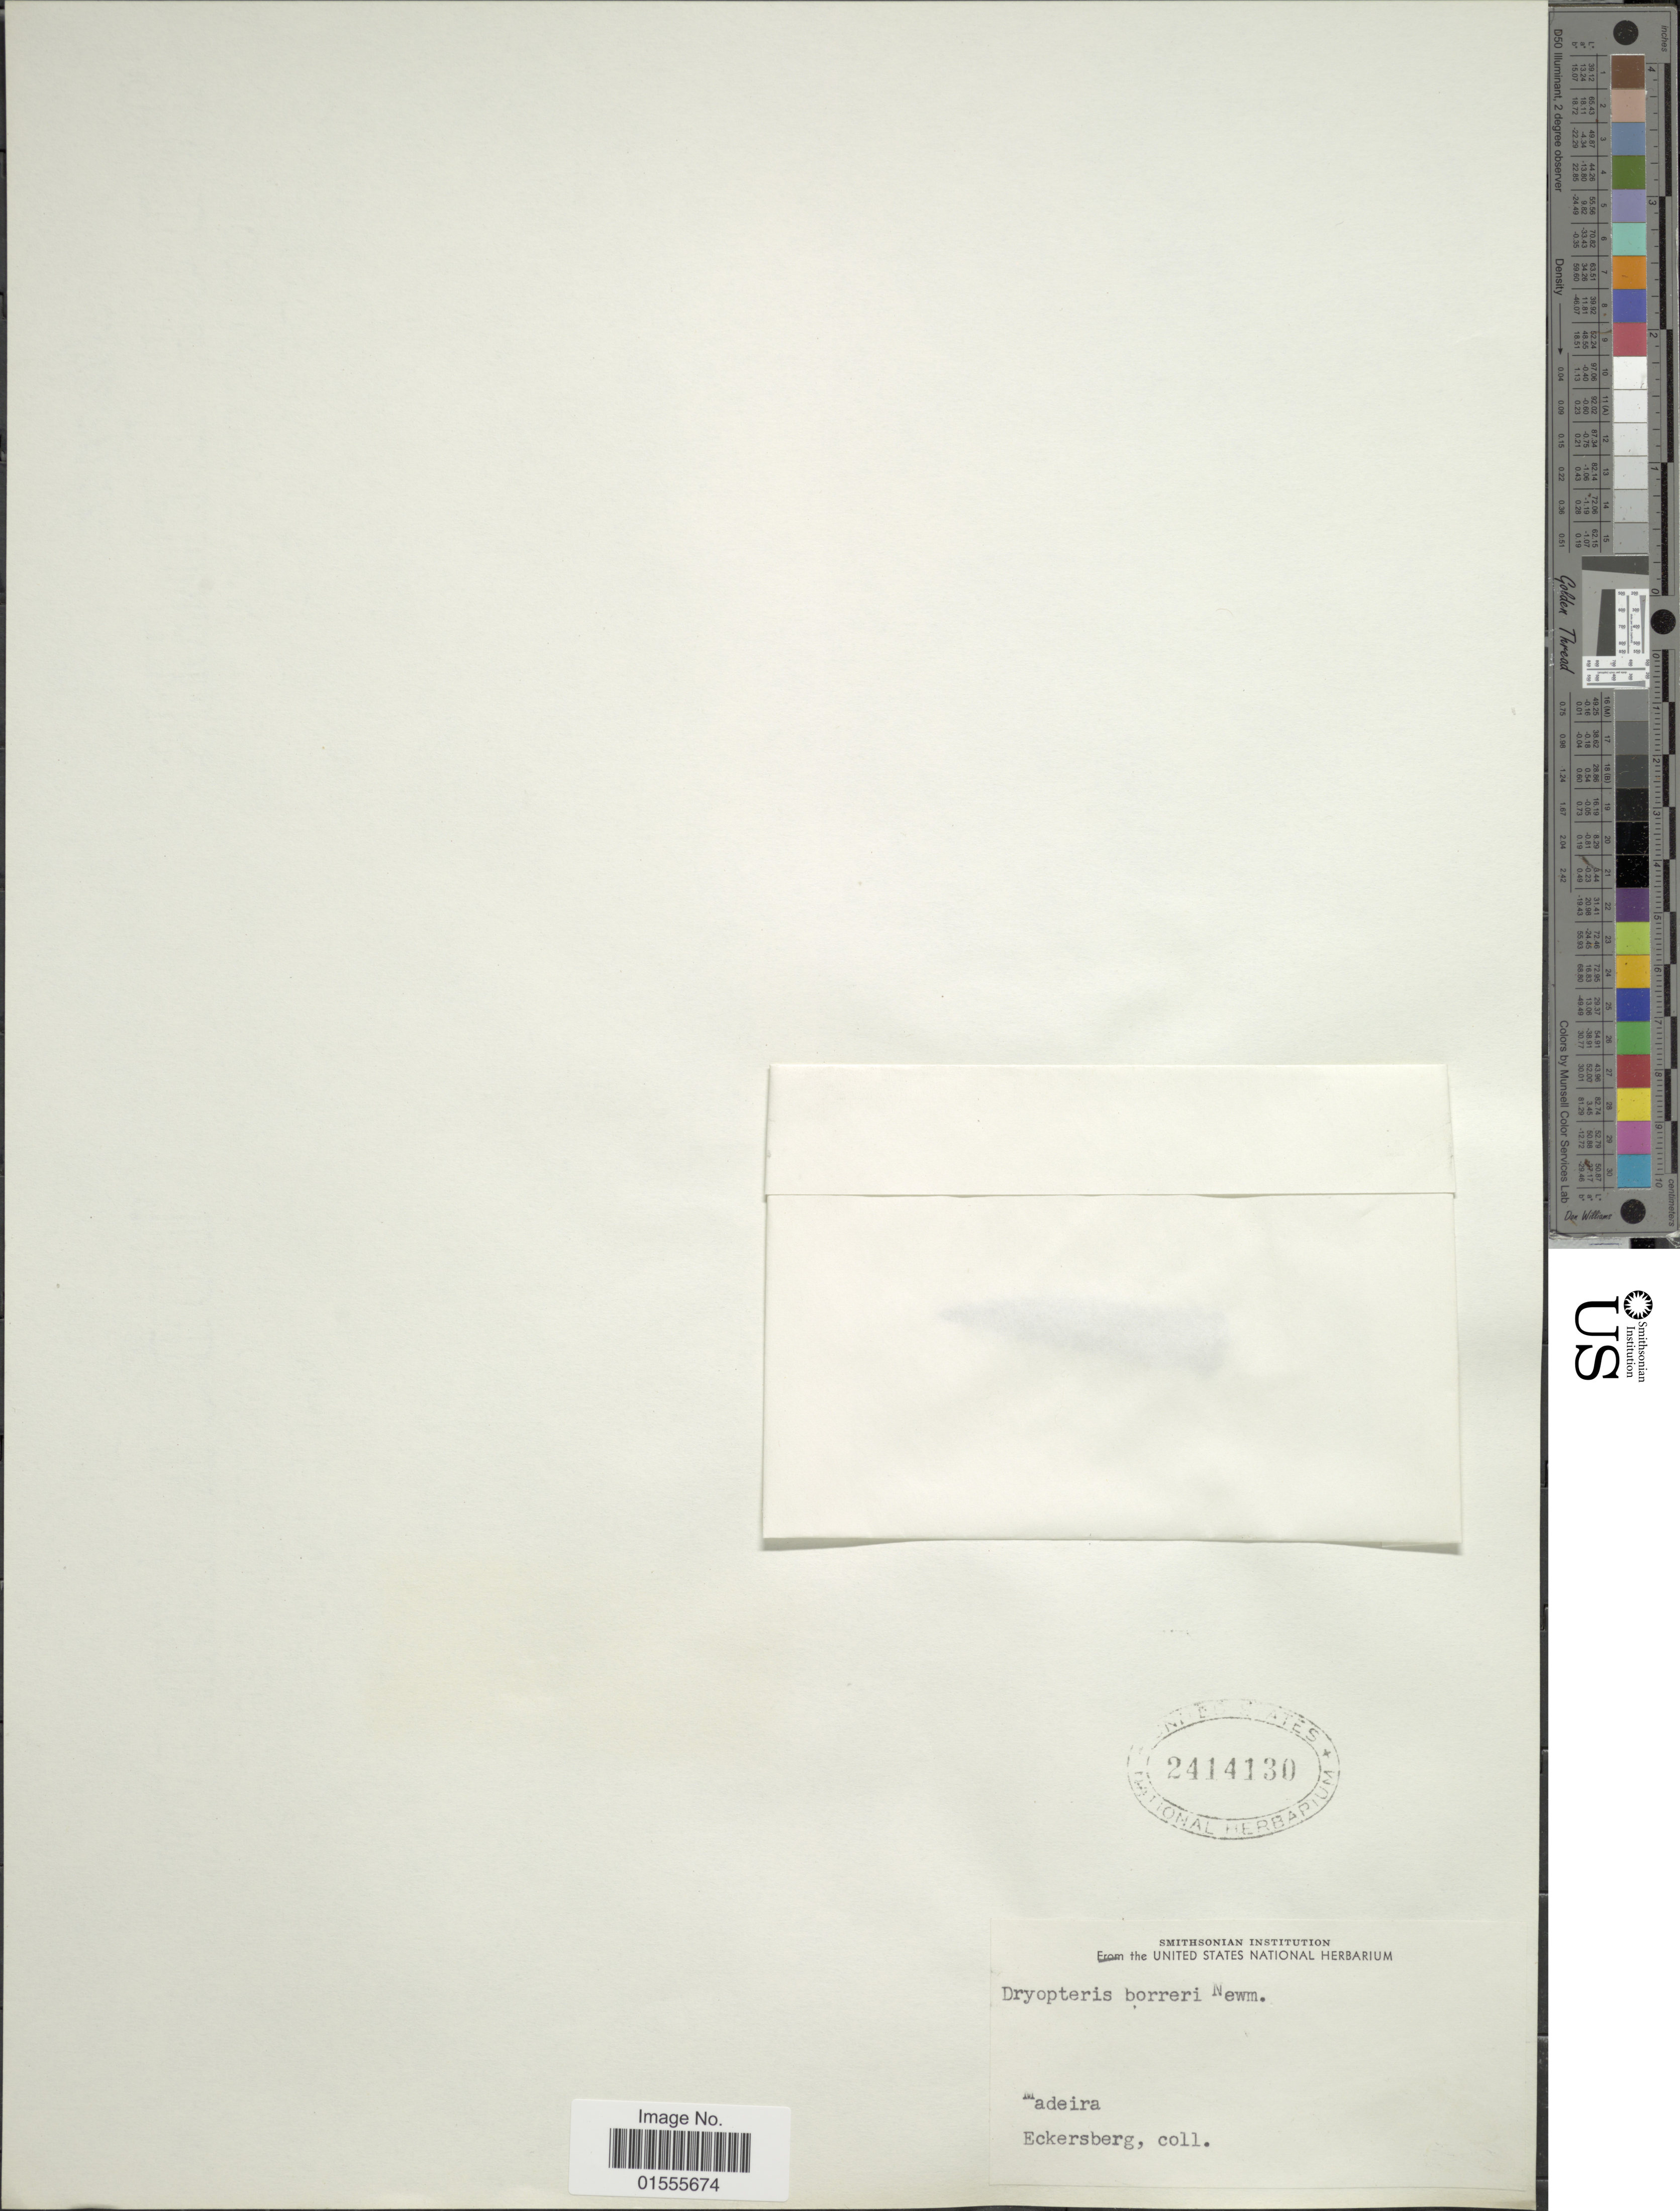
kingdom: Plantae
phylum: Tracheophyta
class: Polypodiopsida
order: Polypodiales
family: Dryopteridaceae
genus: Dryopteris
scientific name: Dryopteris borreri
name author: (Newman) Oberholzer & Tavel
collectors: Eckersberg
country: Portugal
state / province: Madeira (Aut. Reg.)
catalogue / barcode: US 2414130